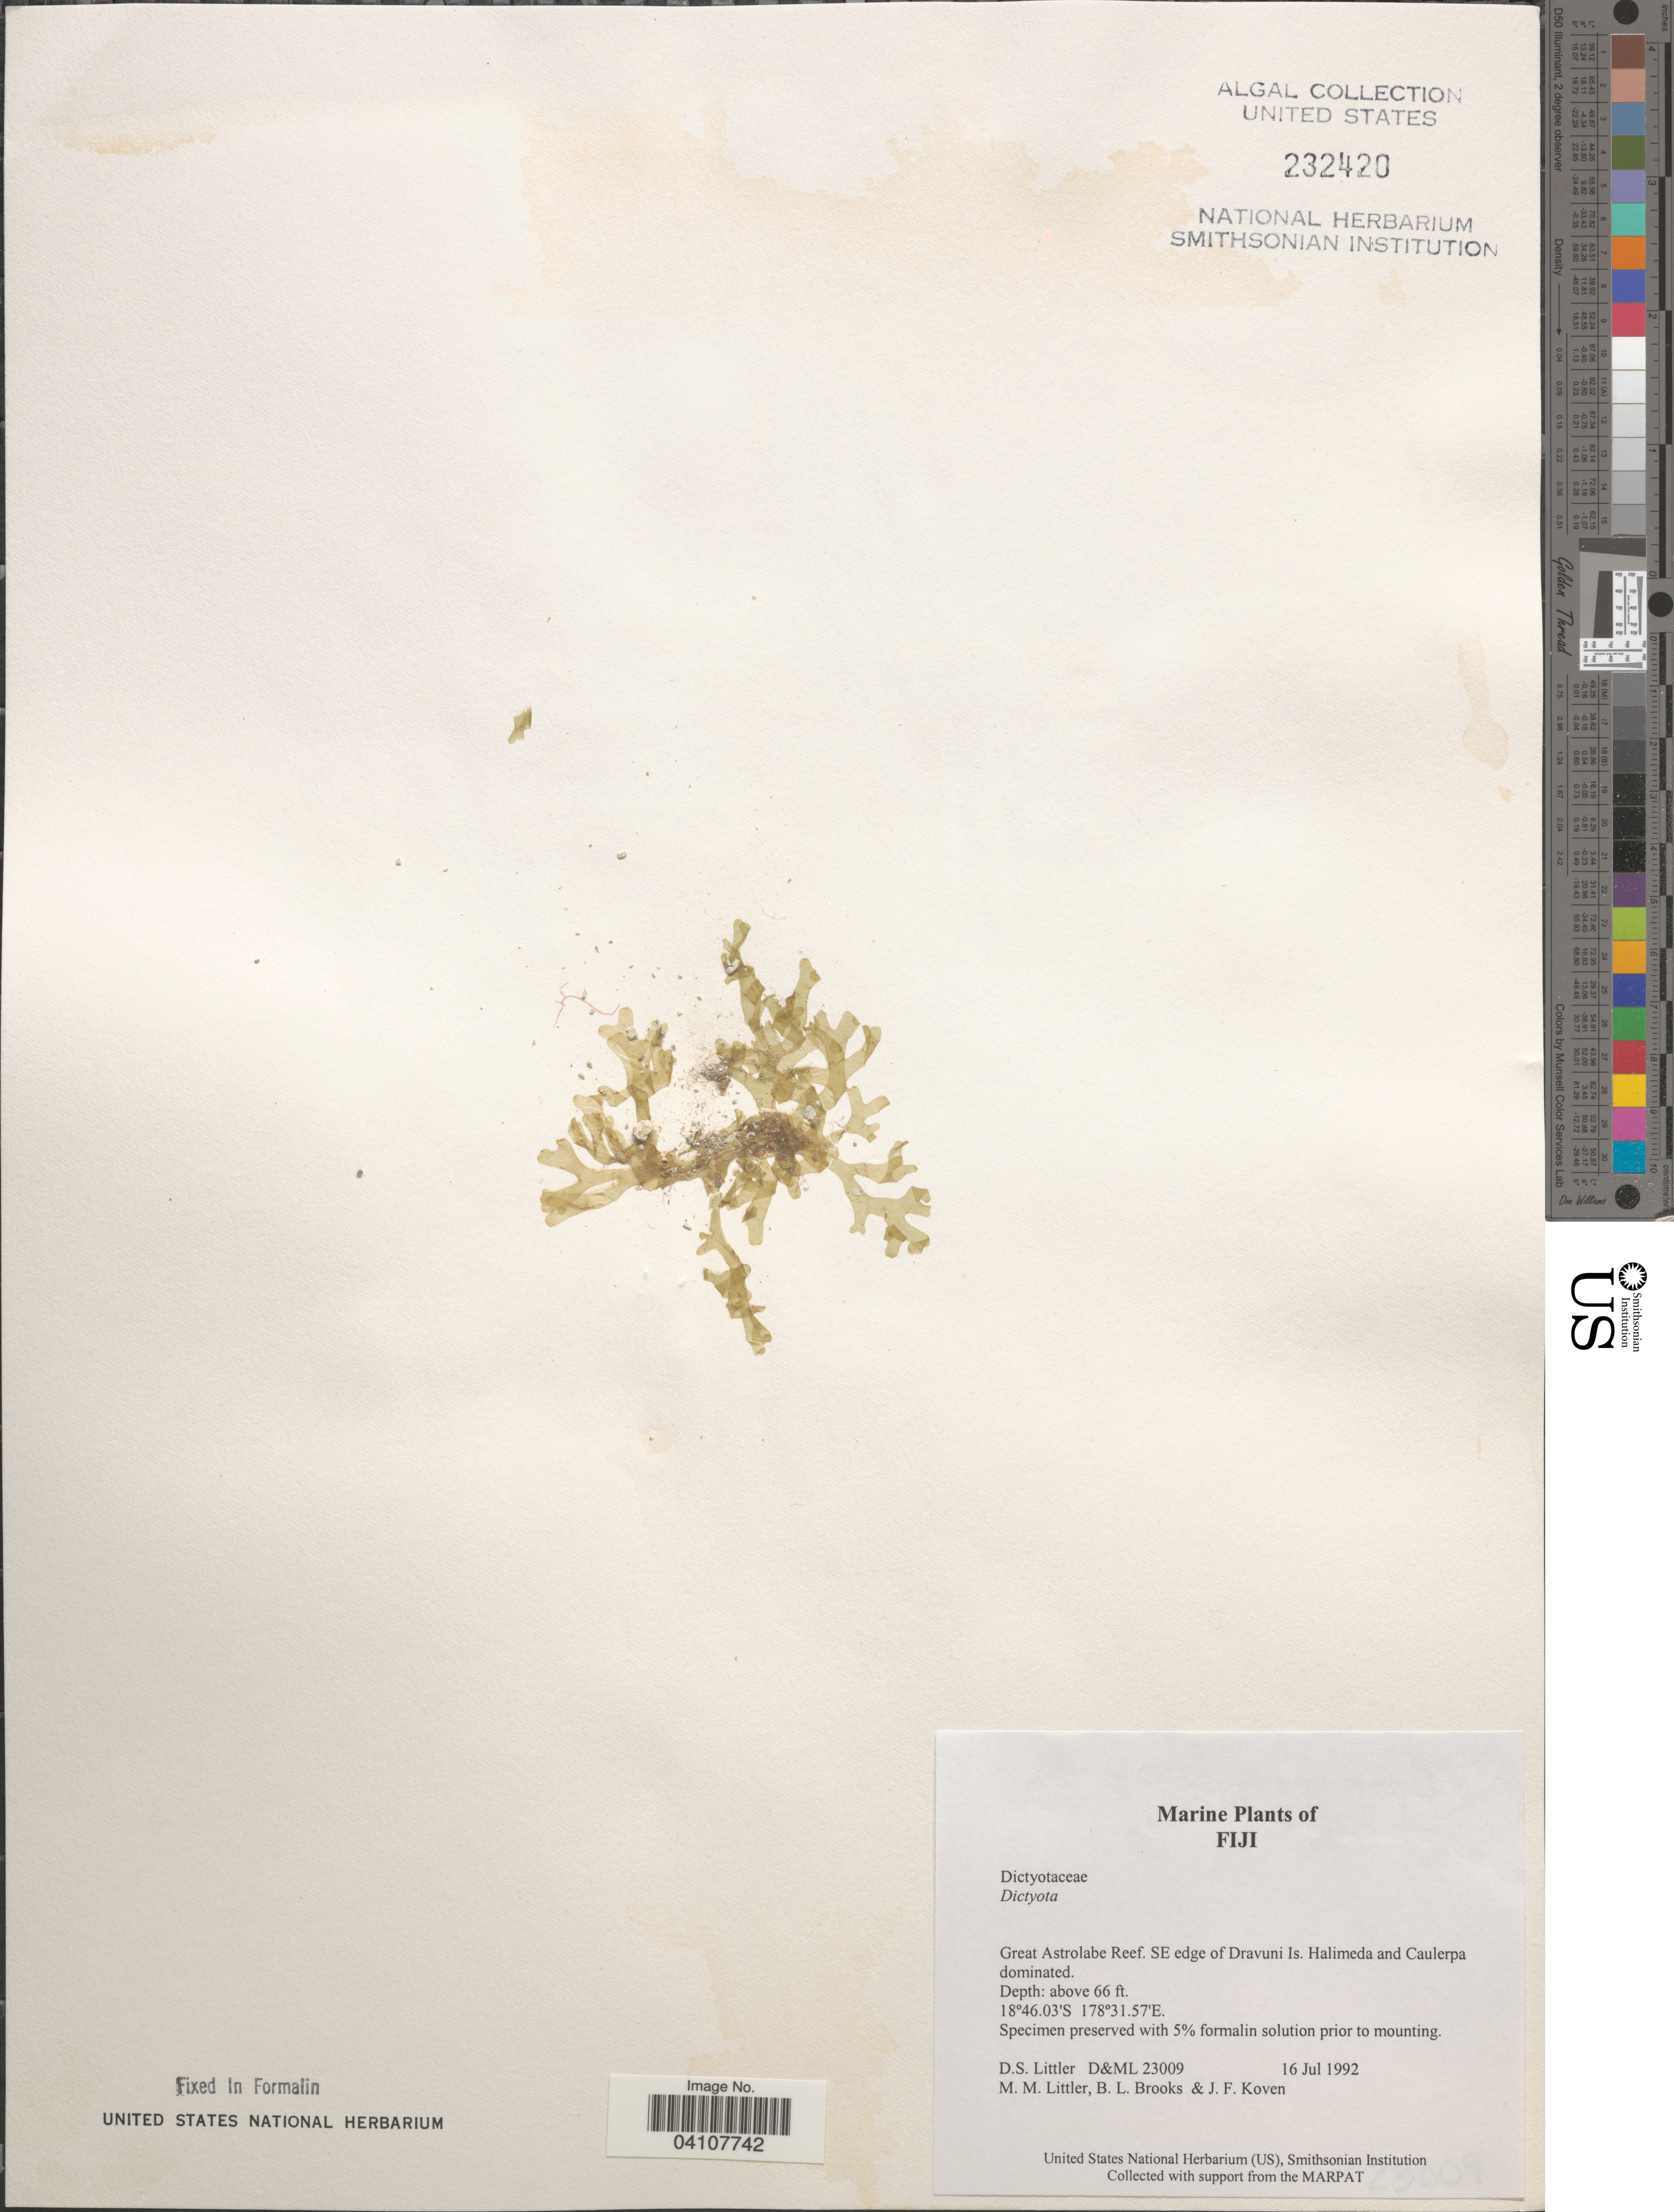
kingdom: Chromista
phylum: Ochrophyta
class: Phaeophyceae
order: Dictyotales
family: Dictyotaceae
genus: Dictyota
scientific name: Dictyota sp.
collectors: D. S. Littler, B. Brooks & J. Koven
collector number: D&ML23009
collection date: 1992-07-16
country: Fiji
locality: Great Astrolabe Reef. SE edge of Dravuni Is.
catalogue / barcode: US 232420